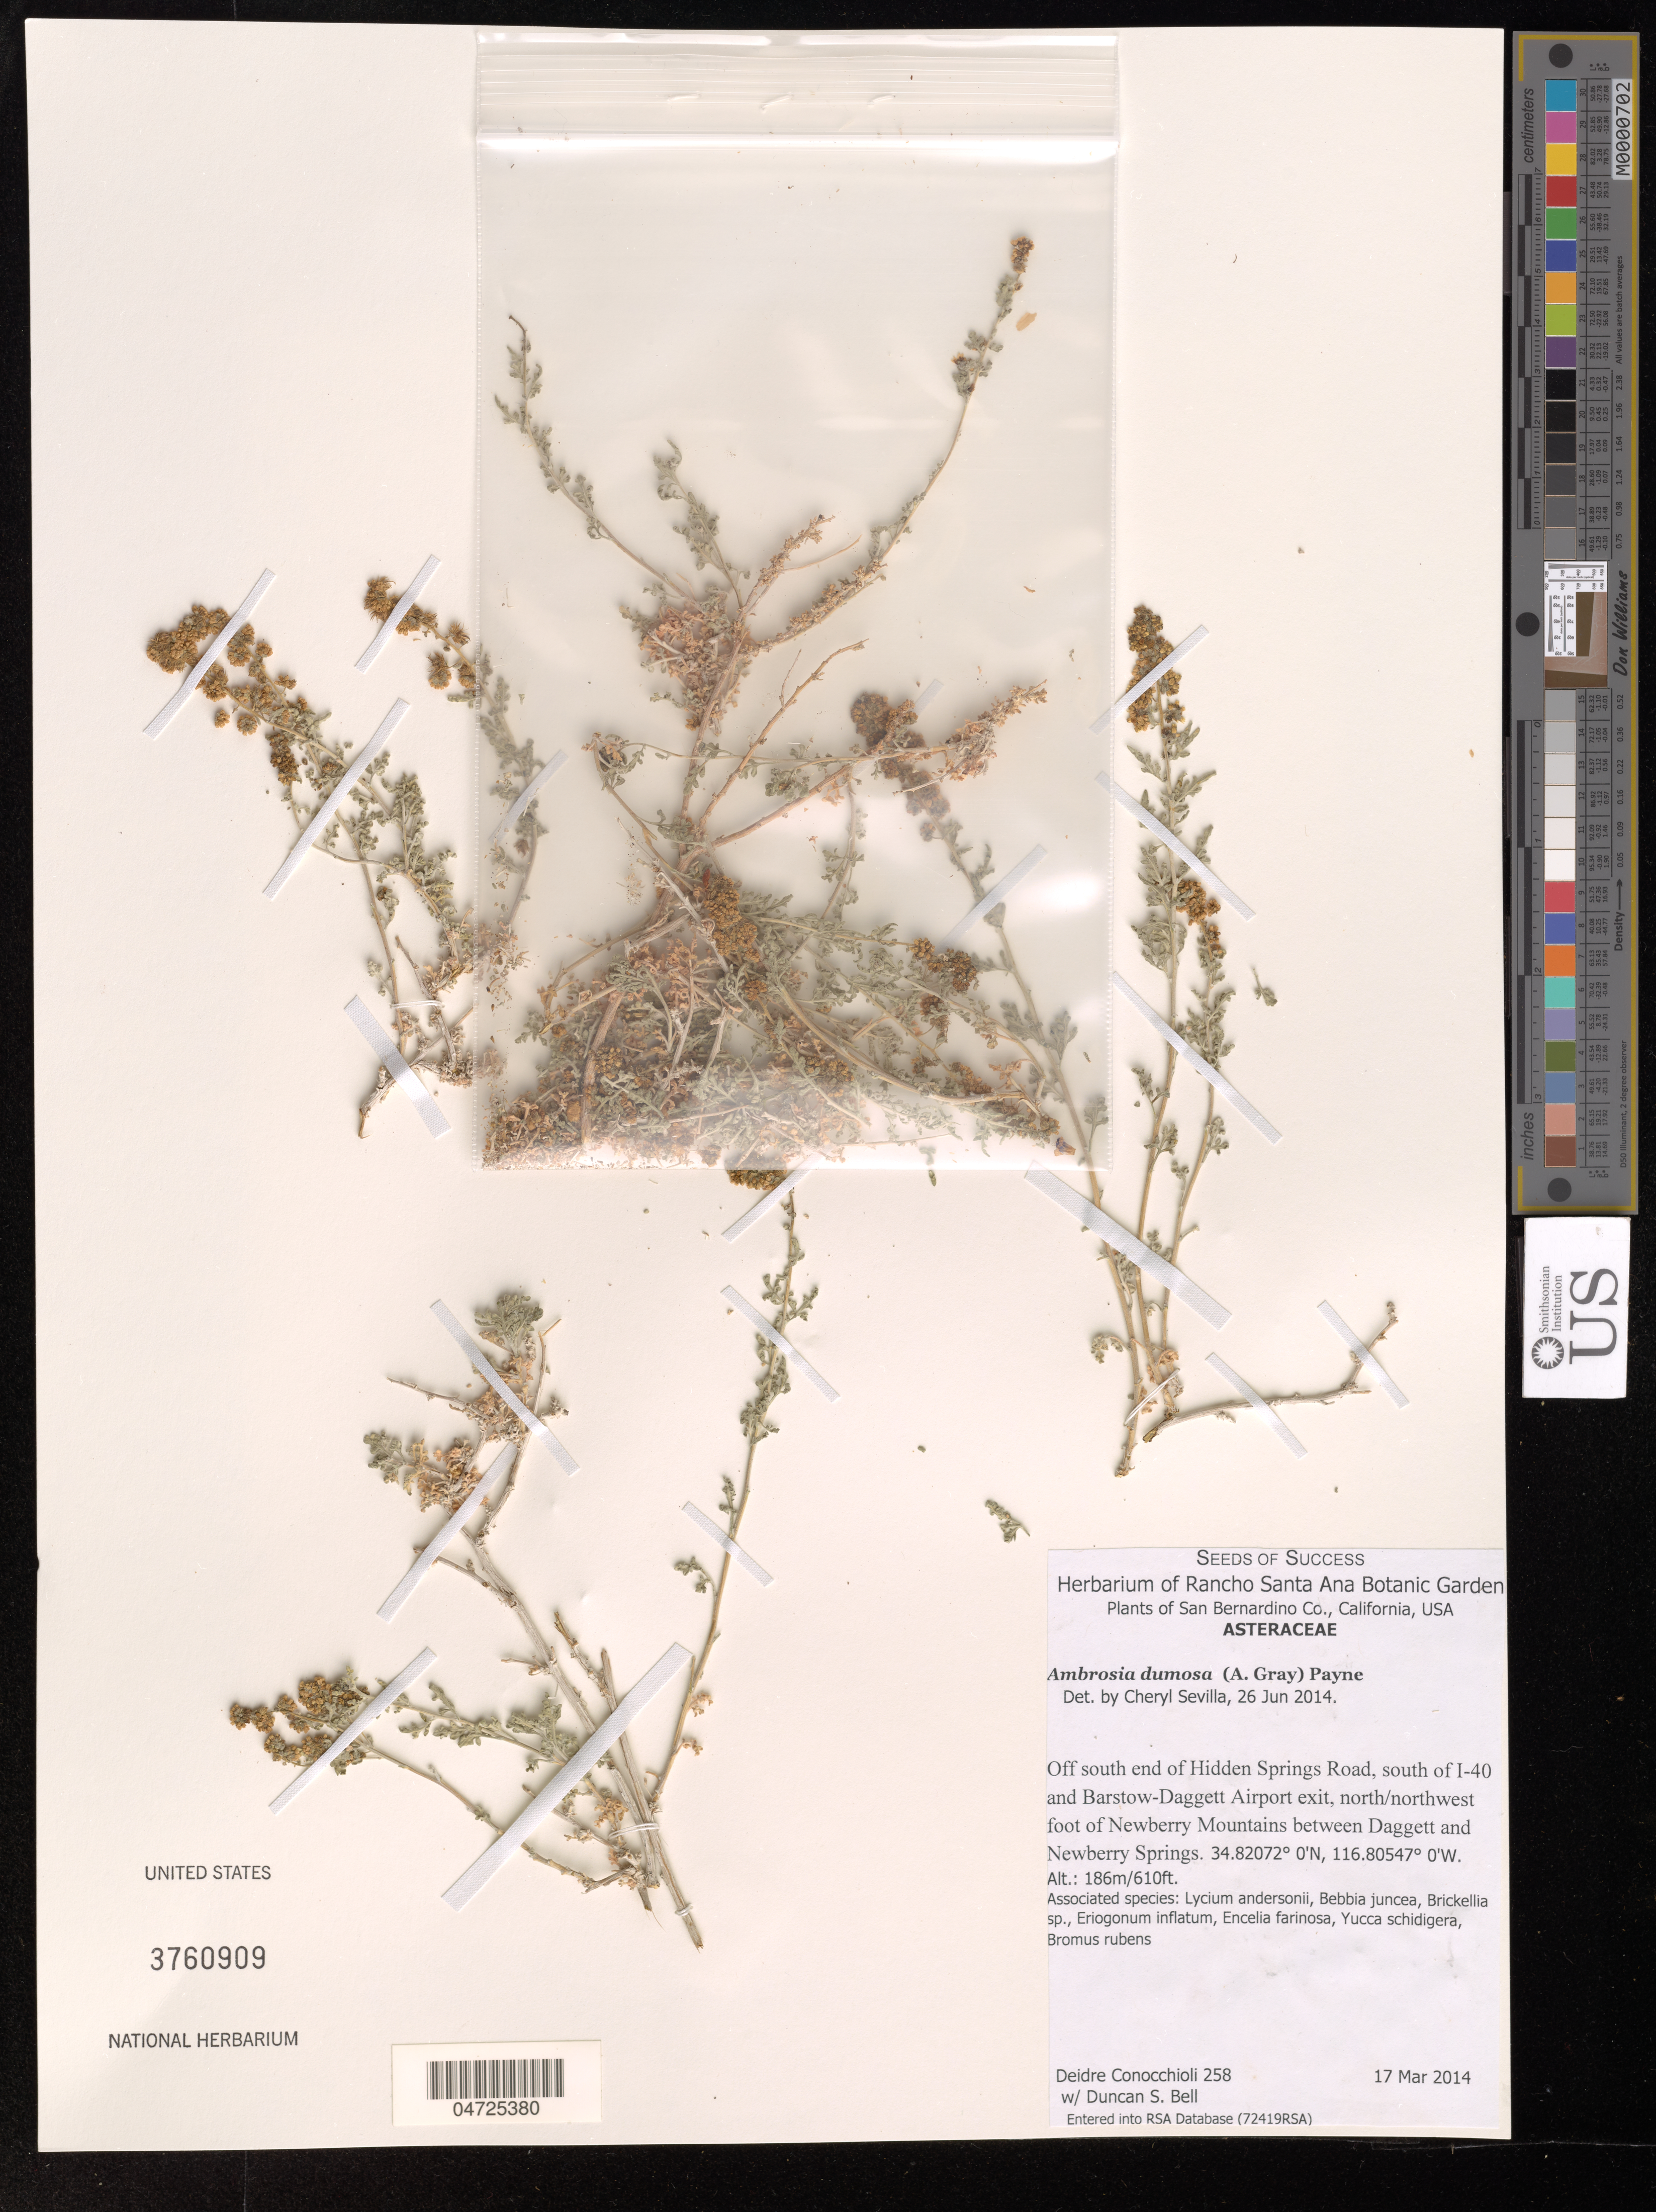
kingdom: Plantae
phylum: Tracheophyta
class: Magnoliopsida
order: Asterales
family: Asteraceae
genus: Ambrosia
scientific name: Ambrosia dumosa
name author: (A. Gray) W.W.Payne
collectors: D. Conocchioli & D. S. Bell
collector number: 258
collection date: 2014-03-17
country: United States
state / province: California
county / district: San Bernardino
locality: San Bernardino Co. Off south end of Hidden Springs Road, south of I-40 and Barstow-Daggett Airport exit, north/northwest foot of Newberry Mountains between Daggett and Newberry Springs.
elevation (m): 186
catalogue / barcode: US 3760909